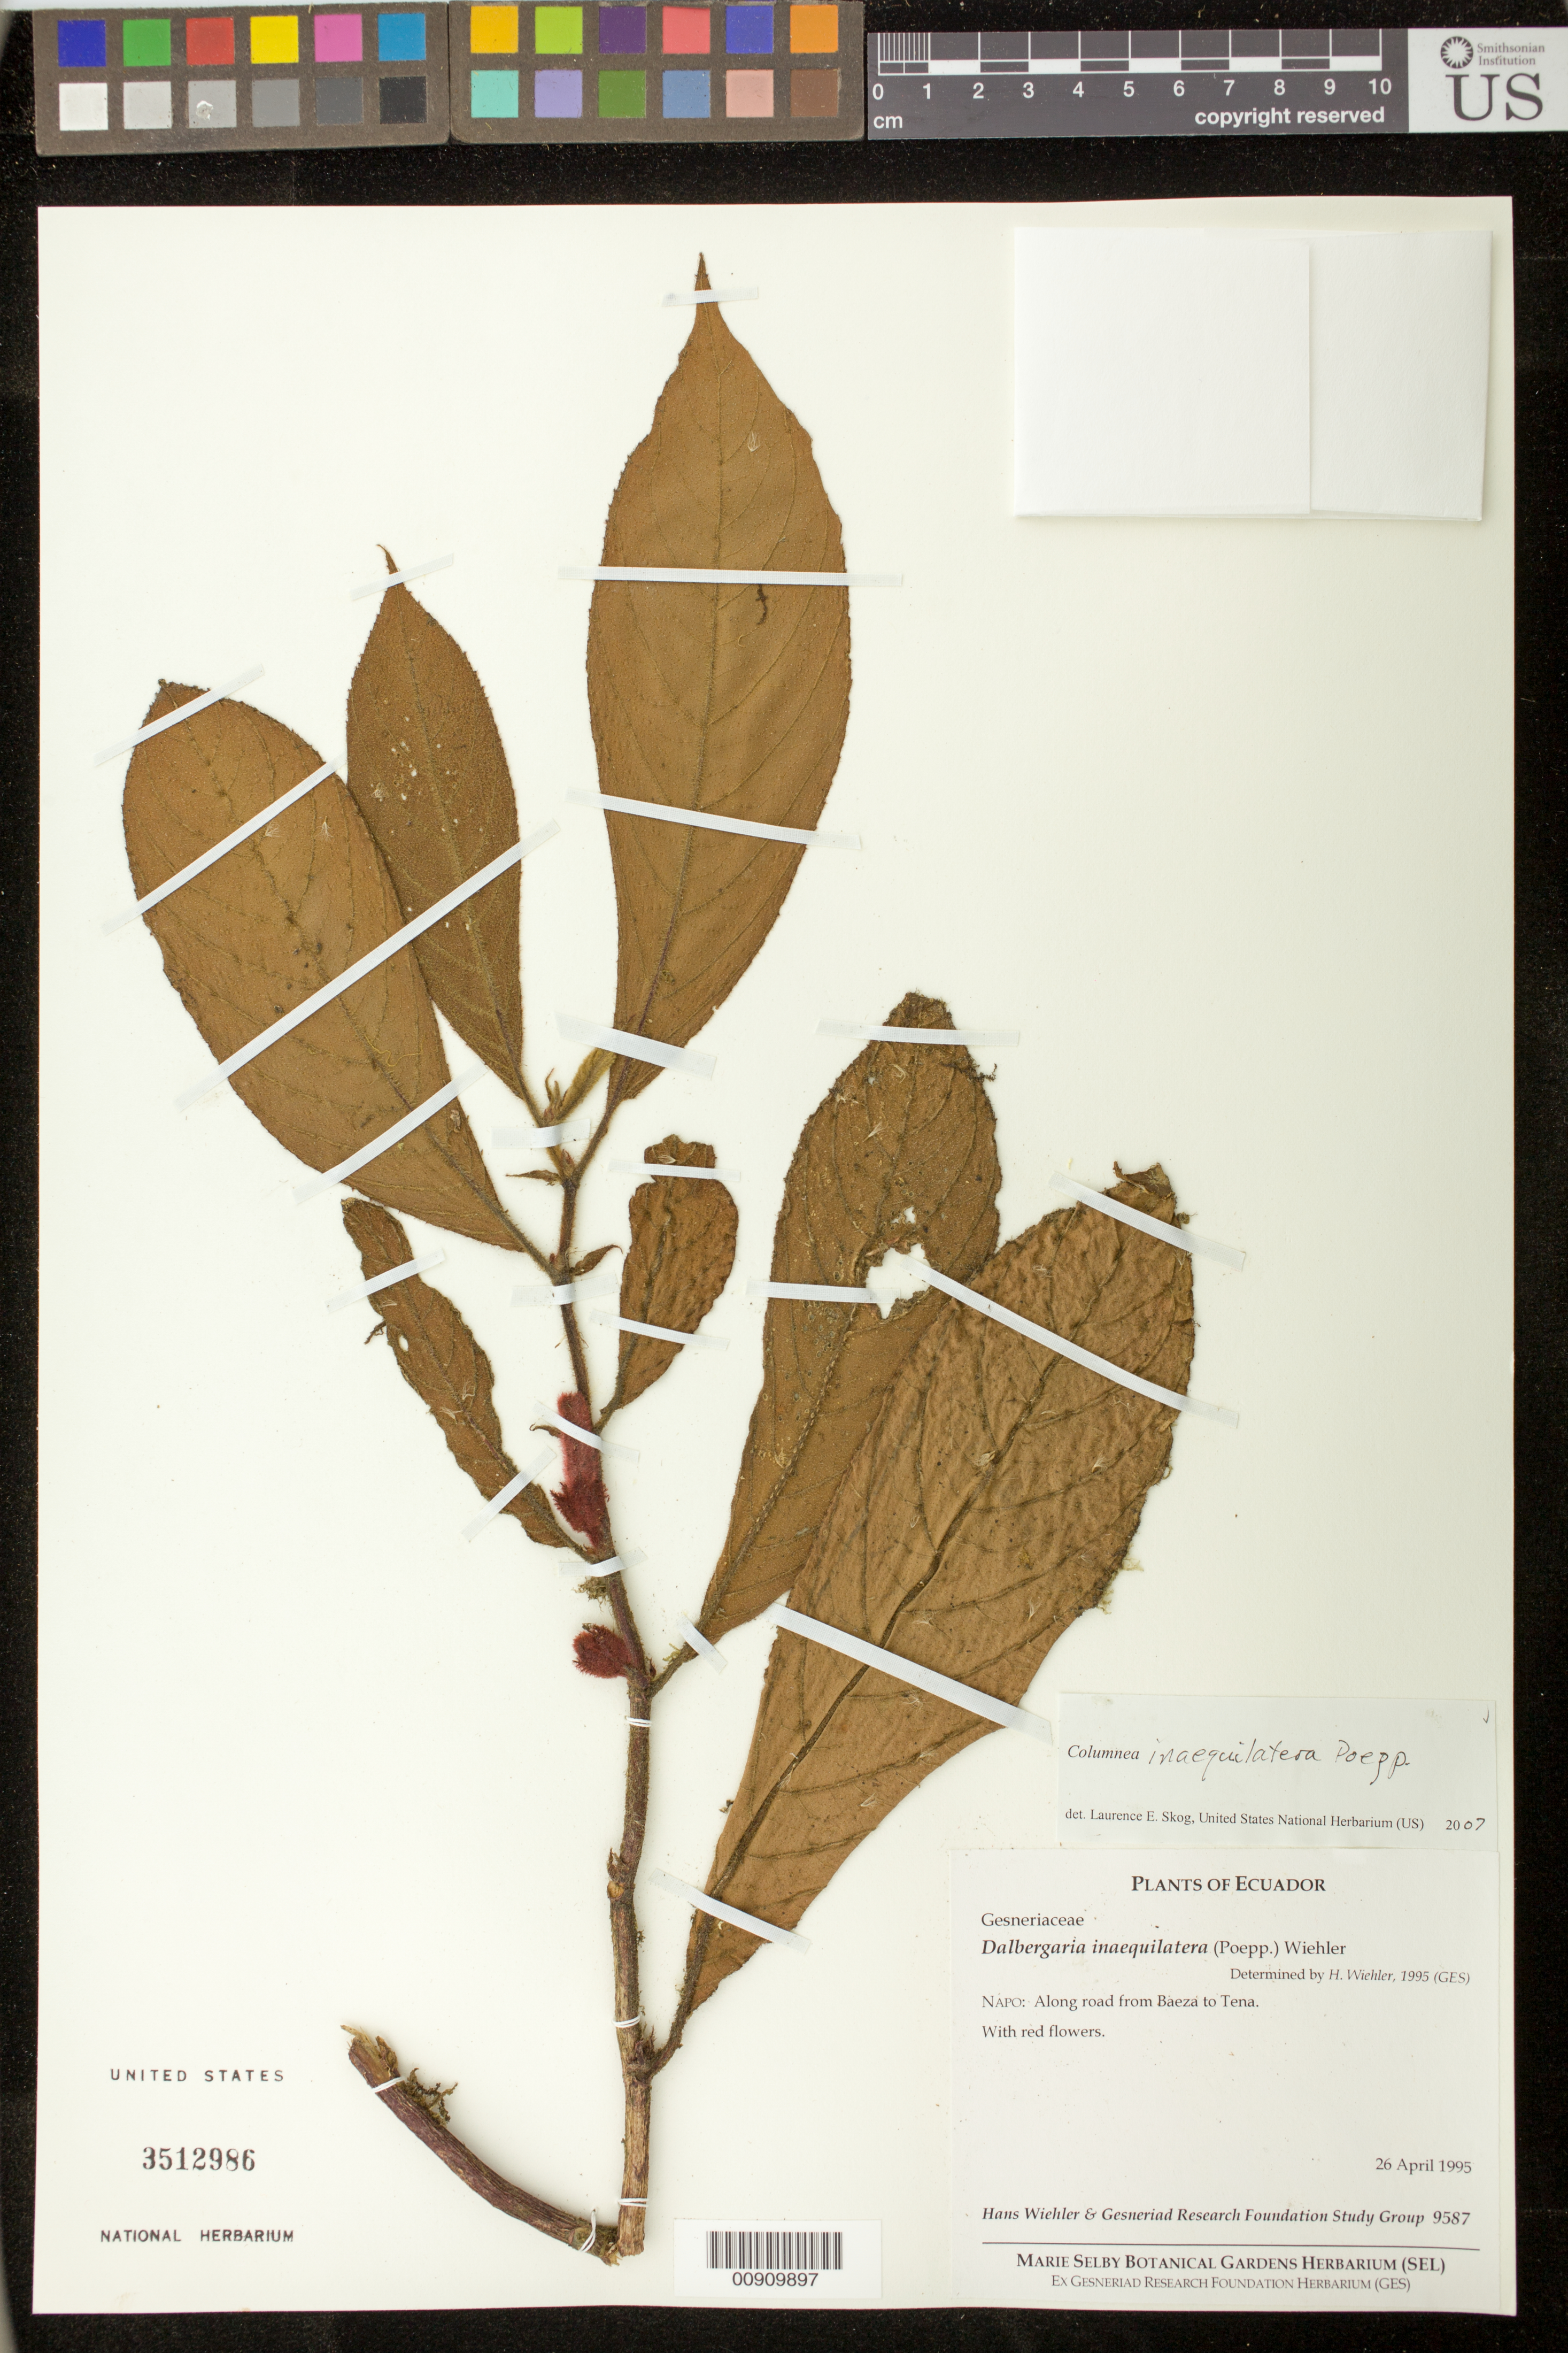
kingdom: Plantae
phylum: Tracheophyta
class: Magnoliopsida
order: Lamiales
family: Gesneriaceae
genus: Columnea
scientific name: Columnea inaequilatera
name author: Poepp.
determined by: Skog, Laurence E.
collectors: H. J. Wiehler & GRF Study Group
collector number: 9587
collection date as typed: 26 Apr 1995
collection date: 1995-04-26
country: Ecuador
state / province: Napo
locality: Napo: along road from Baeza to Tena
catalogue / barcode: US 3512986